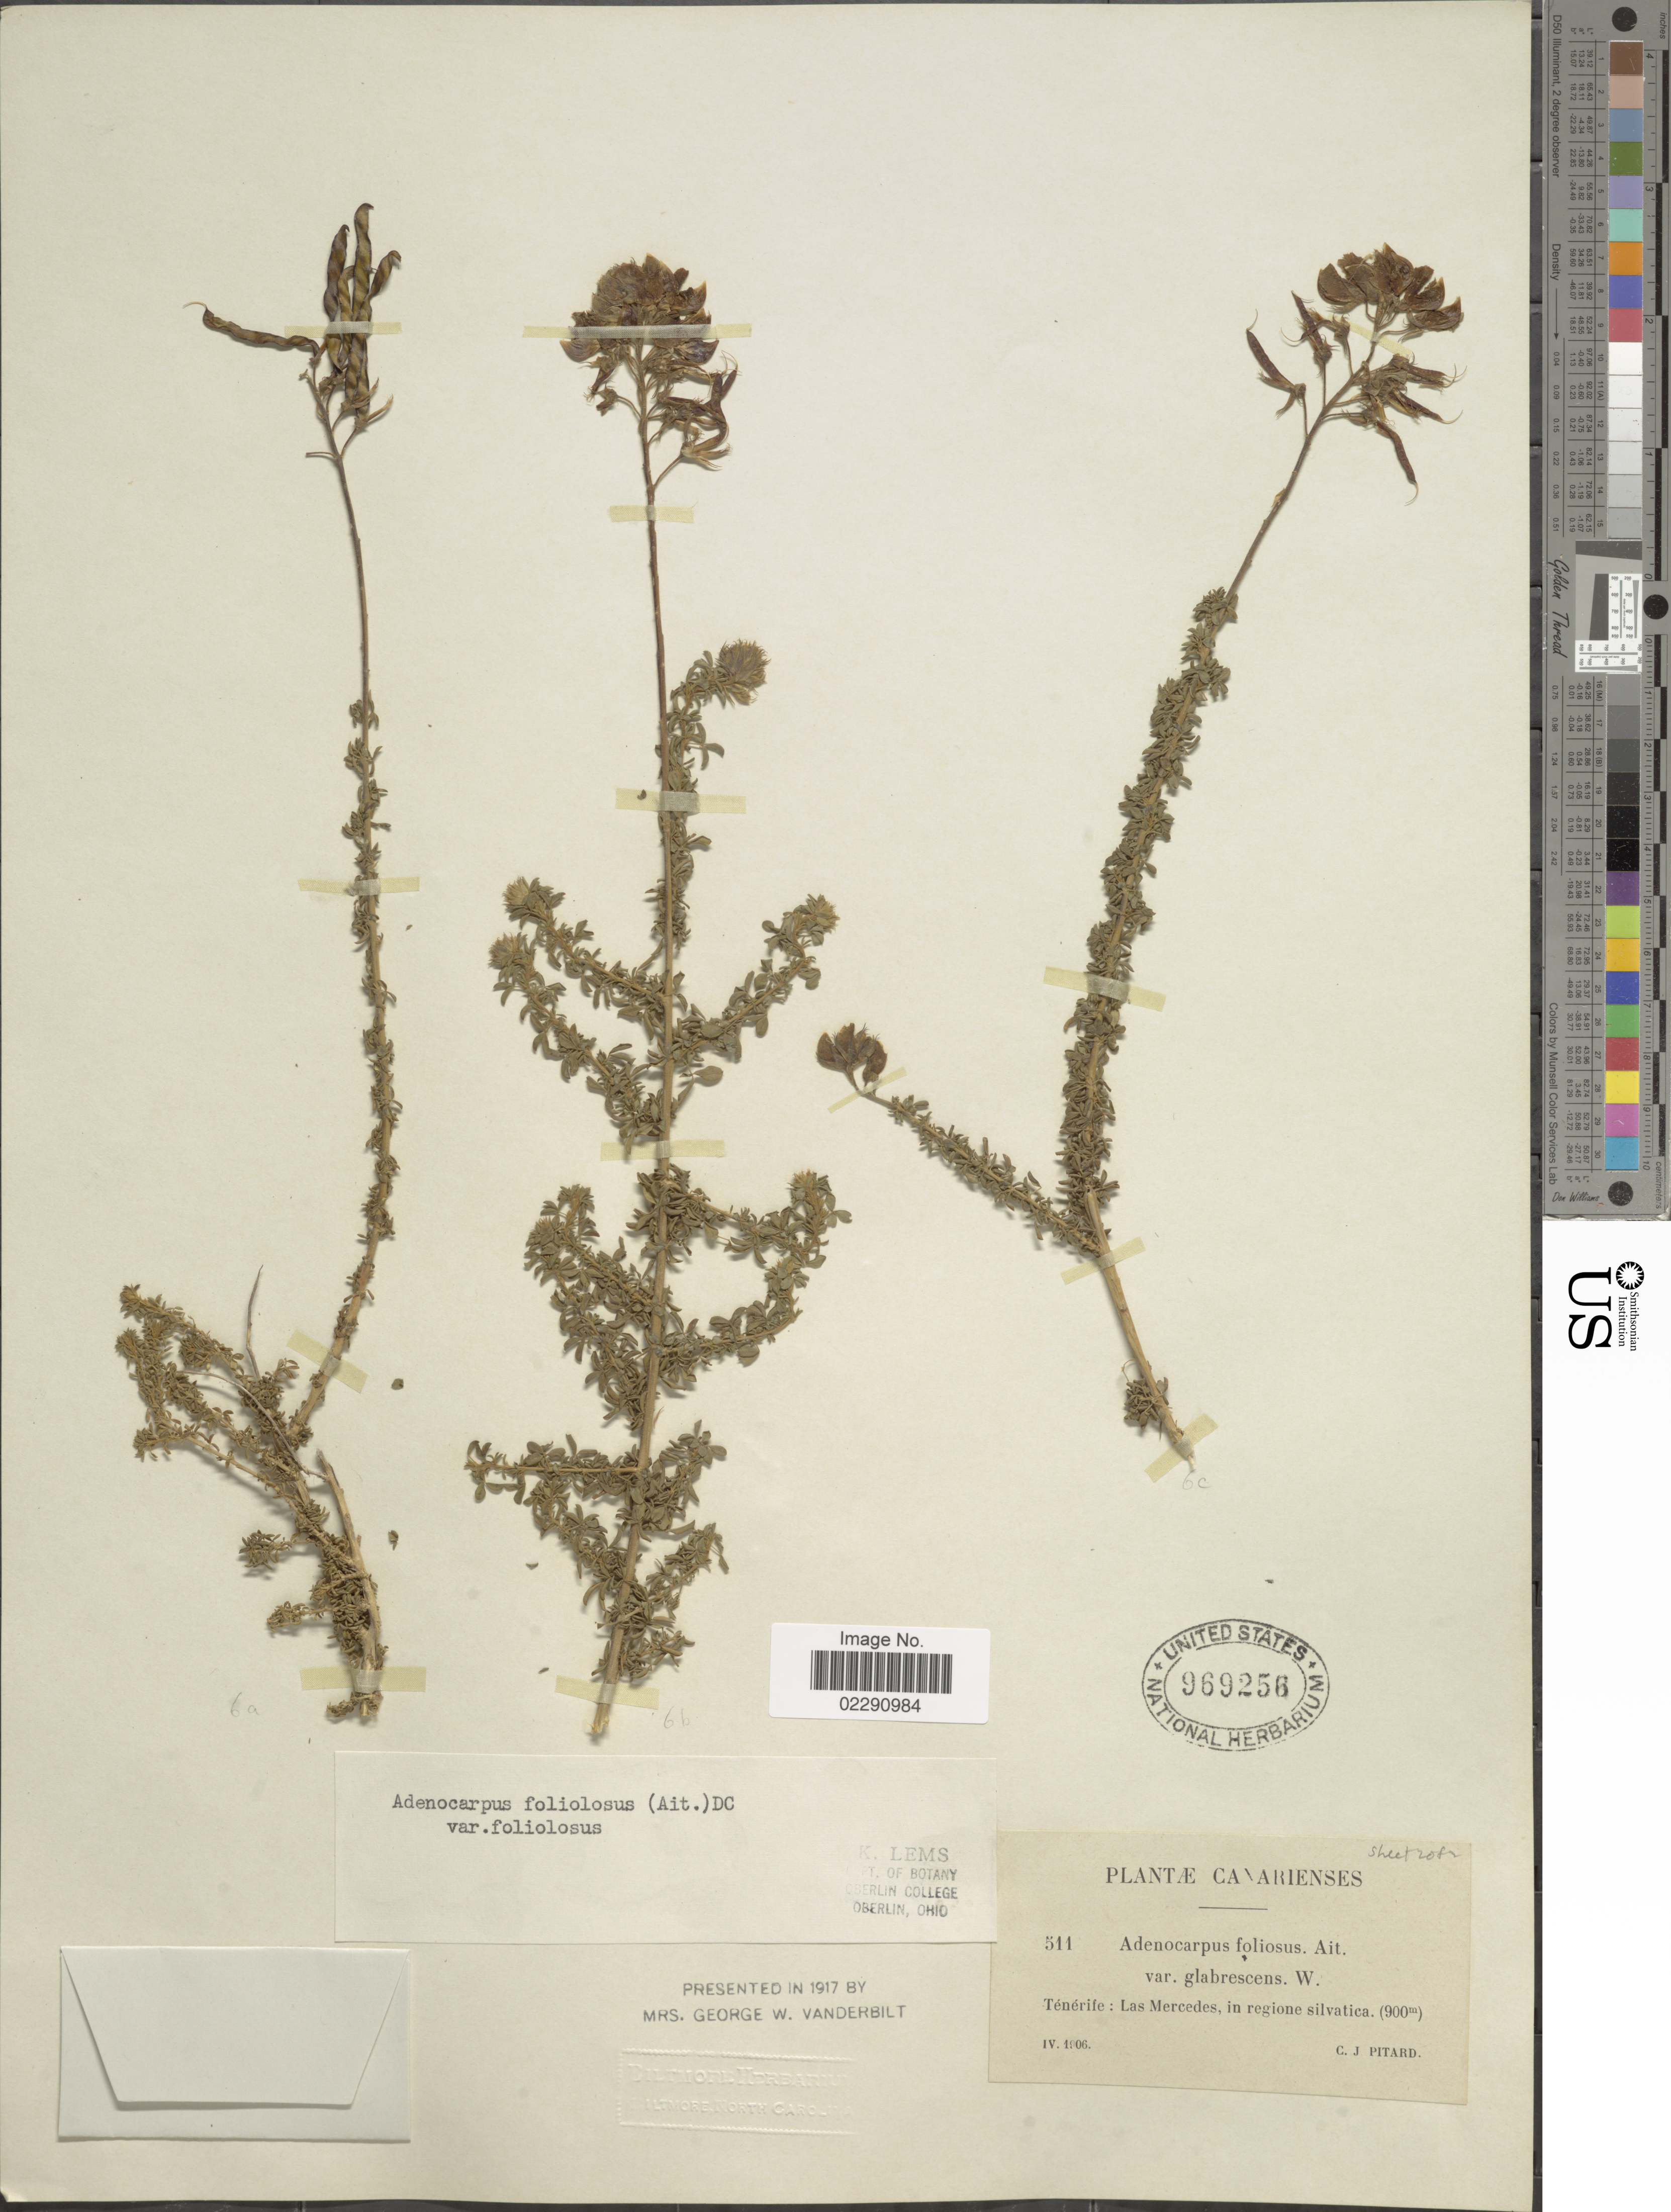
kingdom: Plantae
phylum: Tracheophyta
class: Magnoliopsida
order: Fabales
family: Fabaceae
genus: Adenocarpus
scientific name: Adenocarpus foliolosus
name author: DC.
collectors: C. Pitard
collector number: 511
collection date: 1906-04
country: Spain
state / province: Canarias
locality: Canariensis, Tenerife, Las Mercedes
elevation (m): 900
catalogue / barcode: US 969256